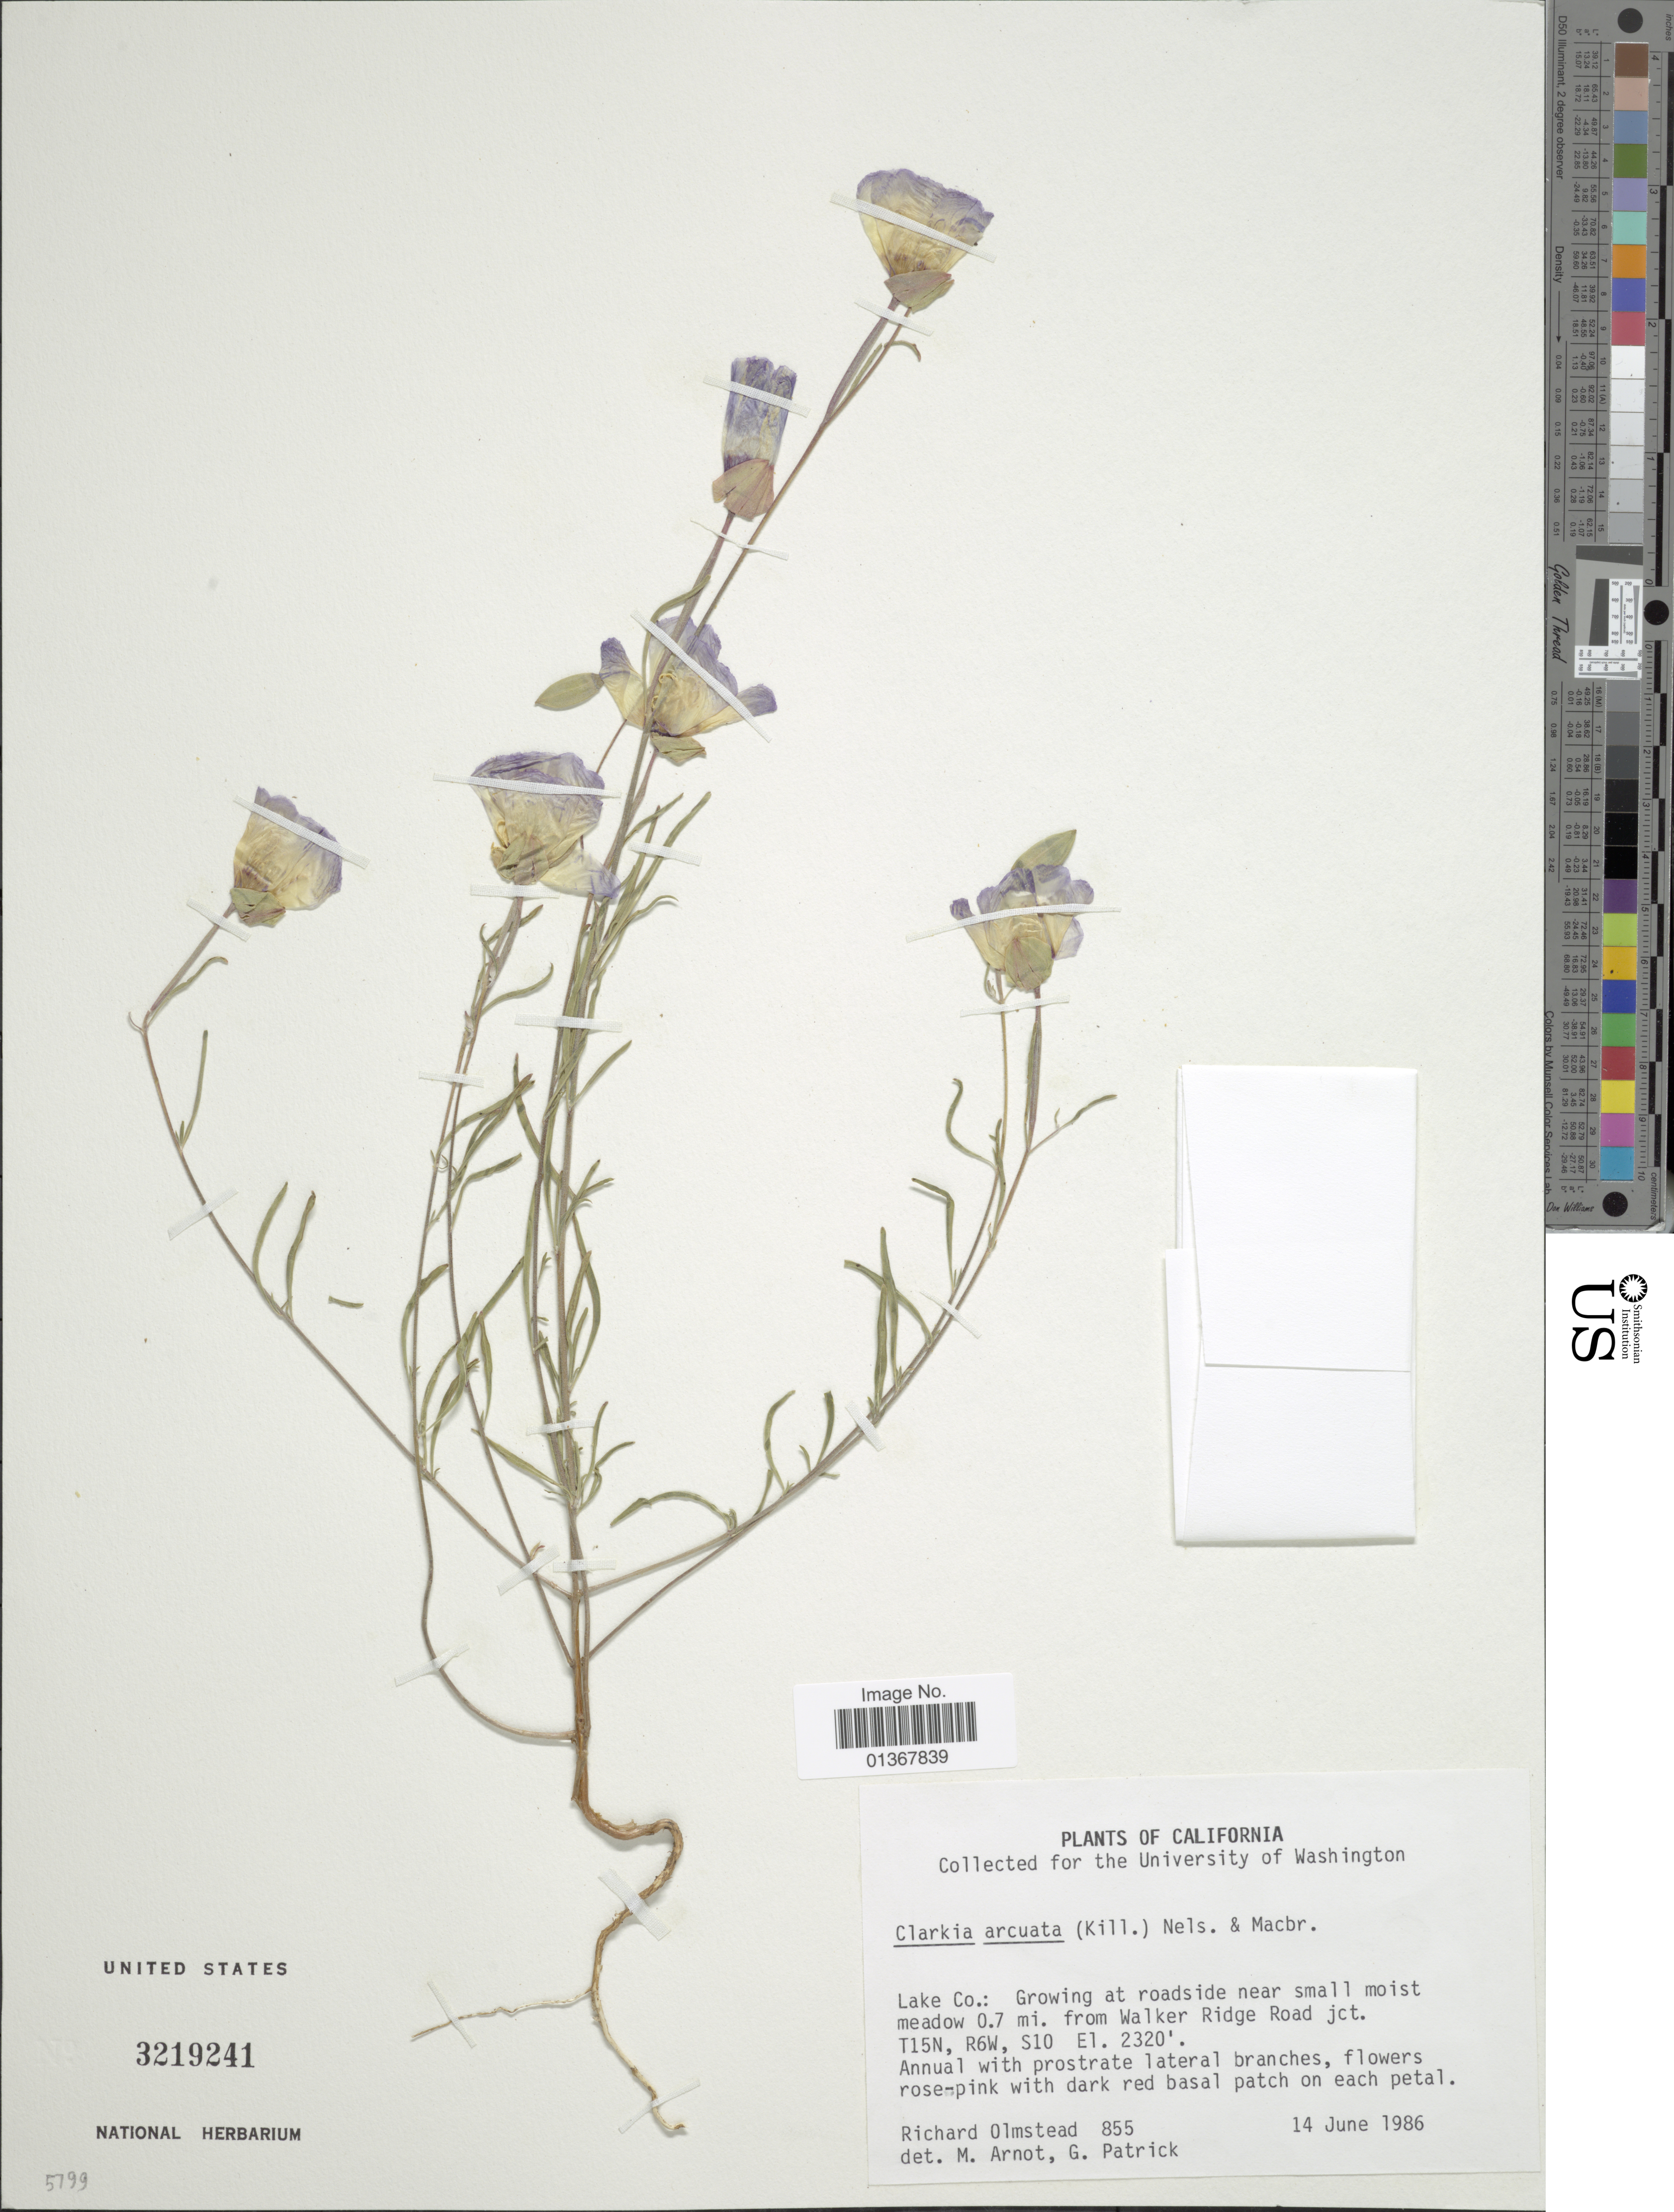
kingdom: Plantae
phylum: Tracheophyta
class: Magnoliopsida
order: Myrtales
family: Onagraceae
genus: Clarkia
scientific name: Clarkia arcuata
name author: (Kellogg) A. Nelson & J.F. Macbr.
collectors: R. Olmstead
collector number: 855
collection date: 1986-06-14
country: United States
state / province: California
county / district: Lake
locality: Lake Co.: Growing at roadside near small moist meadow 0.7 mi. from Walker Ridge Road jct. T15N, R6W, S10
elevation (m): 707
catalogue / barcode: US 3219241